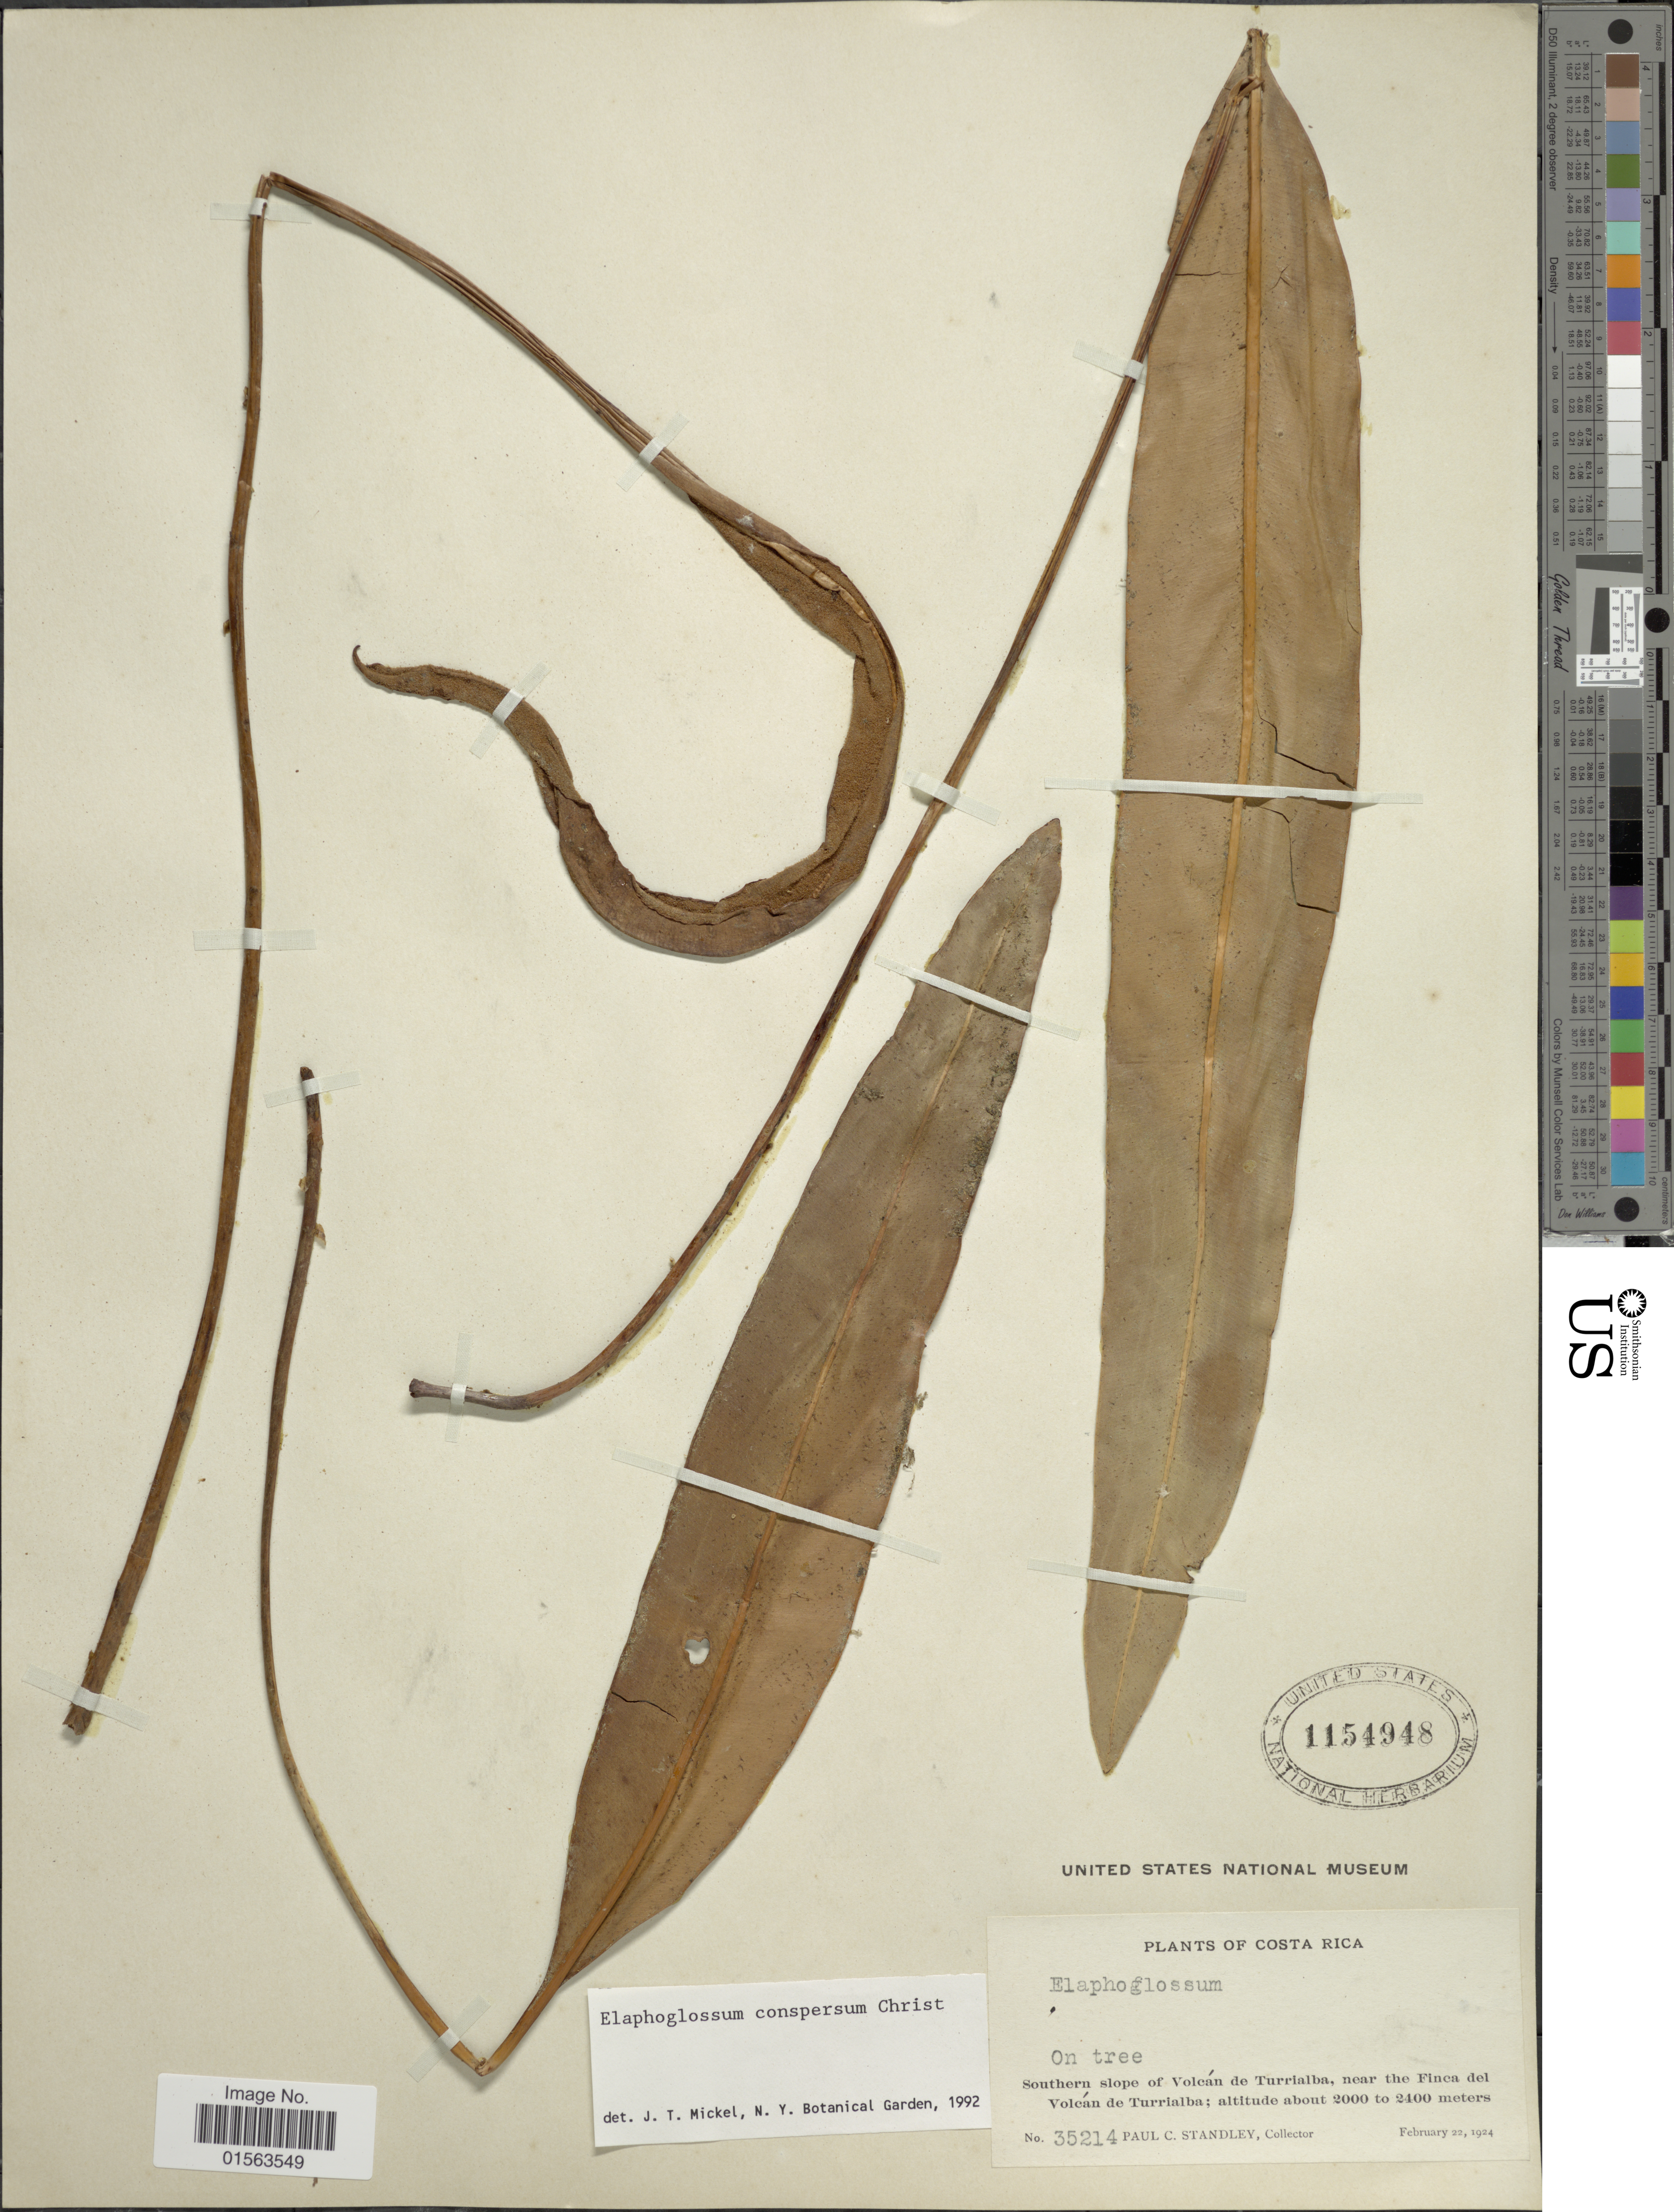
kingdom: Plantae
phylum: Tracheophyta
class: Polypodiopsida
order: Polypodiales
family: Dryopteridaceae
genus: Elaphoglossum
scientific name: Elaphoglossum conspersum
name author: Christ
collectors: P. C. Standley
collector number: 35214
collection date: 1924-02-22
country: Costa Rica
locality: Southern slope of Volcan de Turrialba, near the Finca del Volcan de Turrialba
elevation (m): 2000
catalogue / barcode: US 1154948